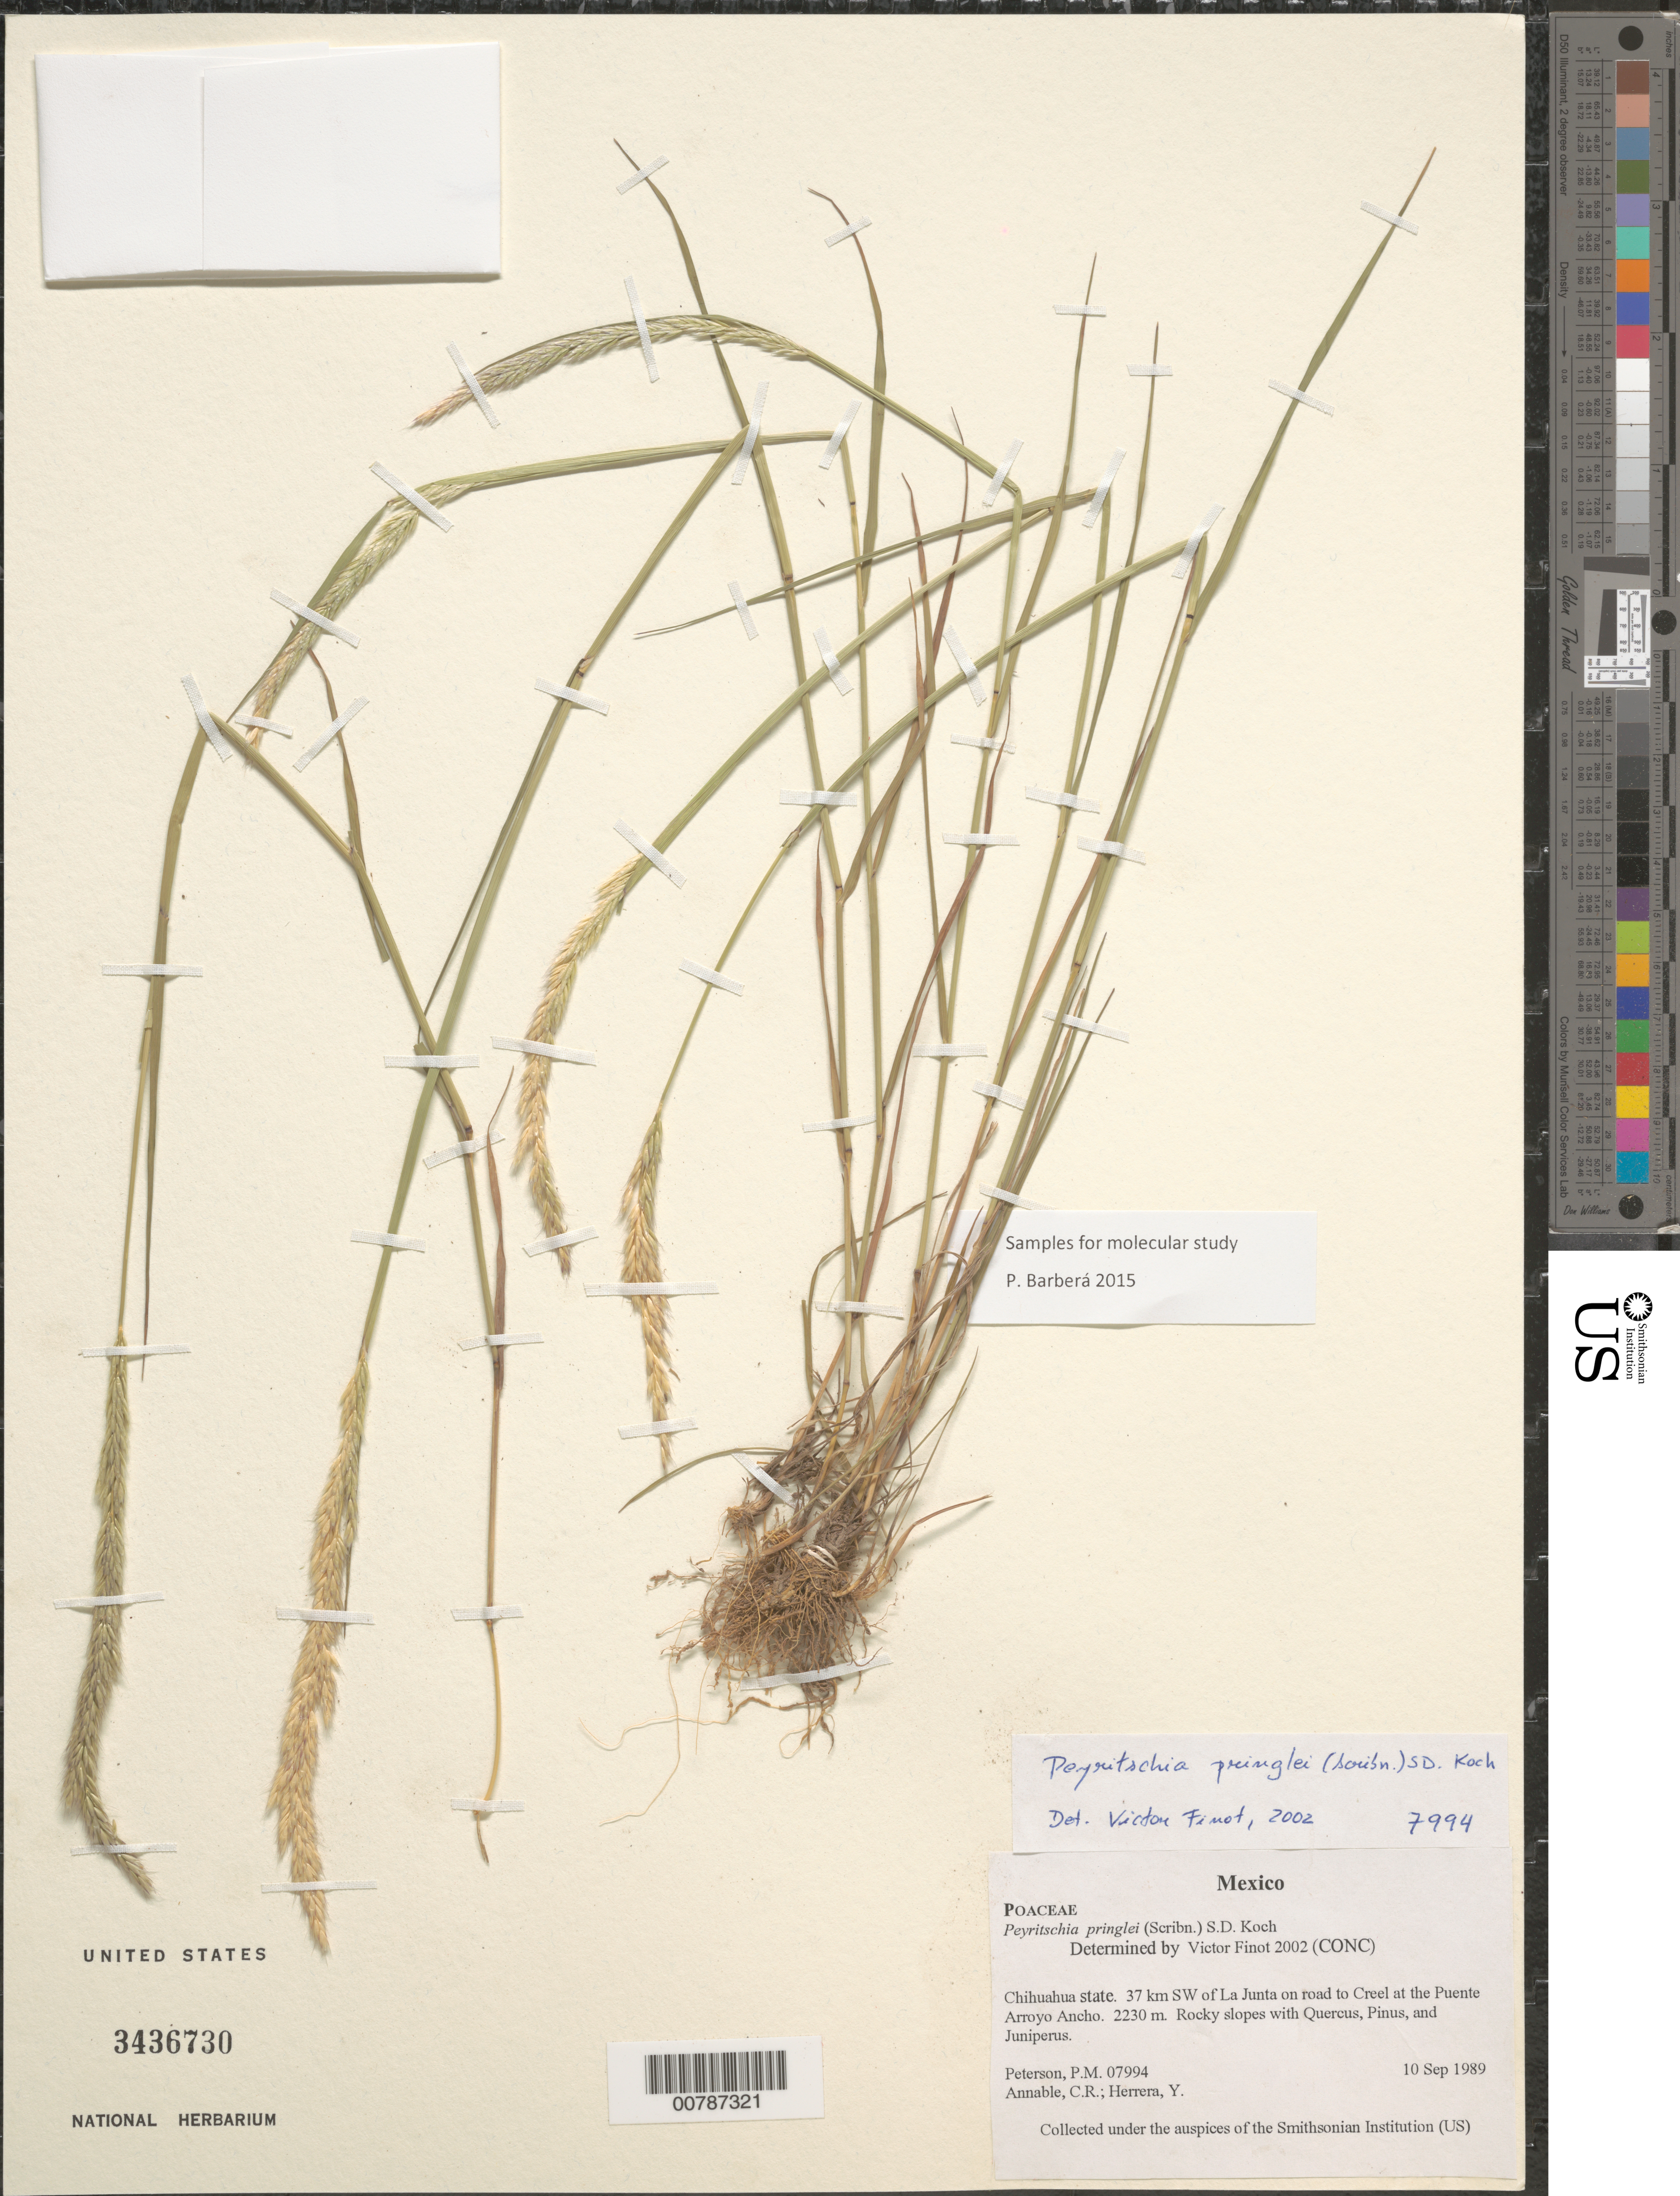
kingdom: Plantae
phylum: Tracheophyta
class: Liliopsida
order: Poales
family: Poaceae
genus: Peyritschia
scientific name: Peyritschia pringlei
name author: (Scribn.) S.D. Koch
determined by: Finot, V. L.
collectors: P. M. Peterson, C. R. Annable & Y. Herrera Arrieta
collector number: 07994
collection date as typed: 10 Sep 1989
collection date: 1989-09-10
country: Mexico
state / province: Chihuahua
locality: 37 km SW of La Junta on road to Creel at the Puente Arroyo Ancho.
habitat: Rocky slopes with Quercus, Pinus, and Juniperus.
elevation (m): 2230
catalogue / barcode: US 3436730